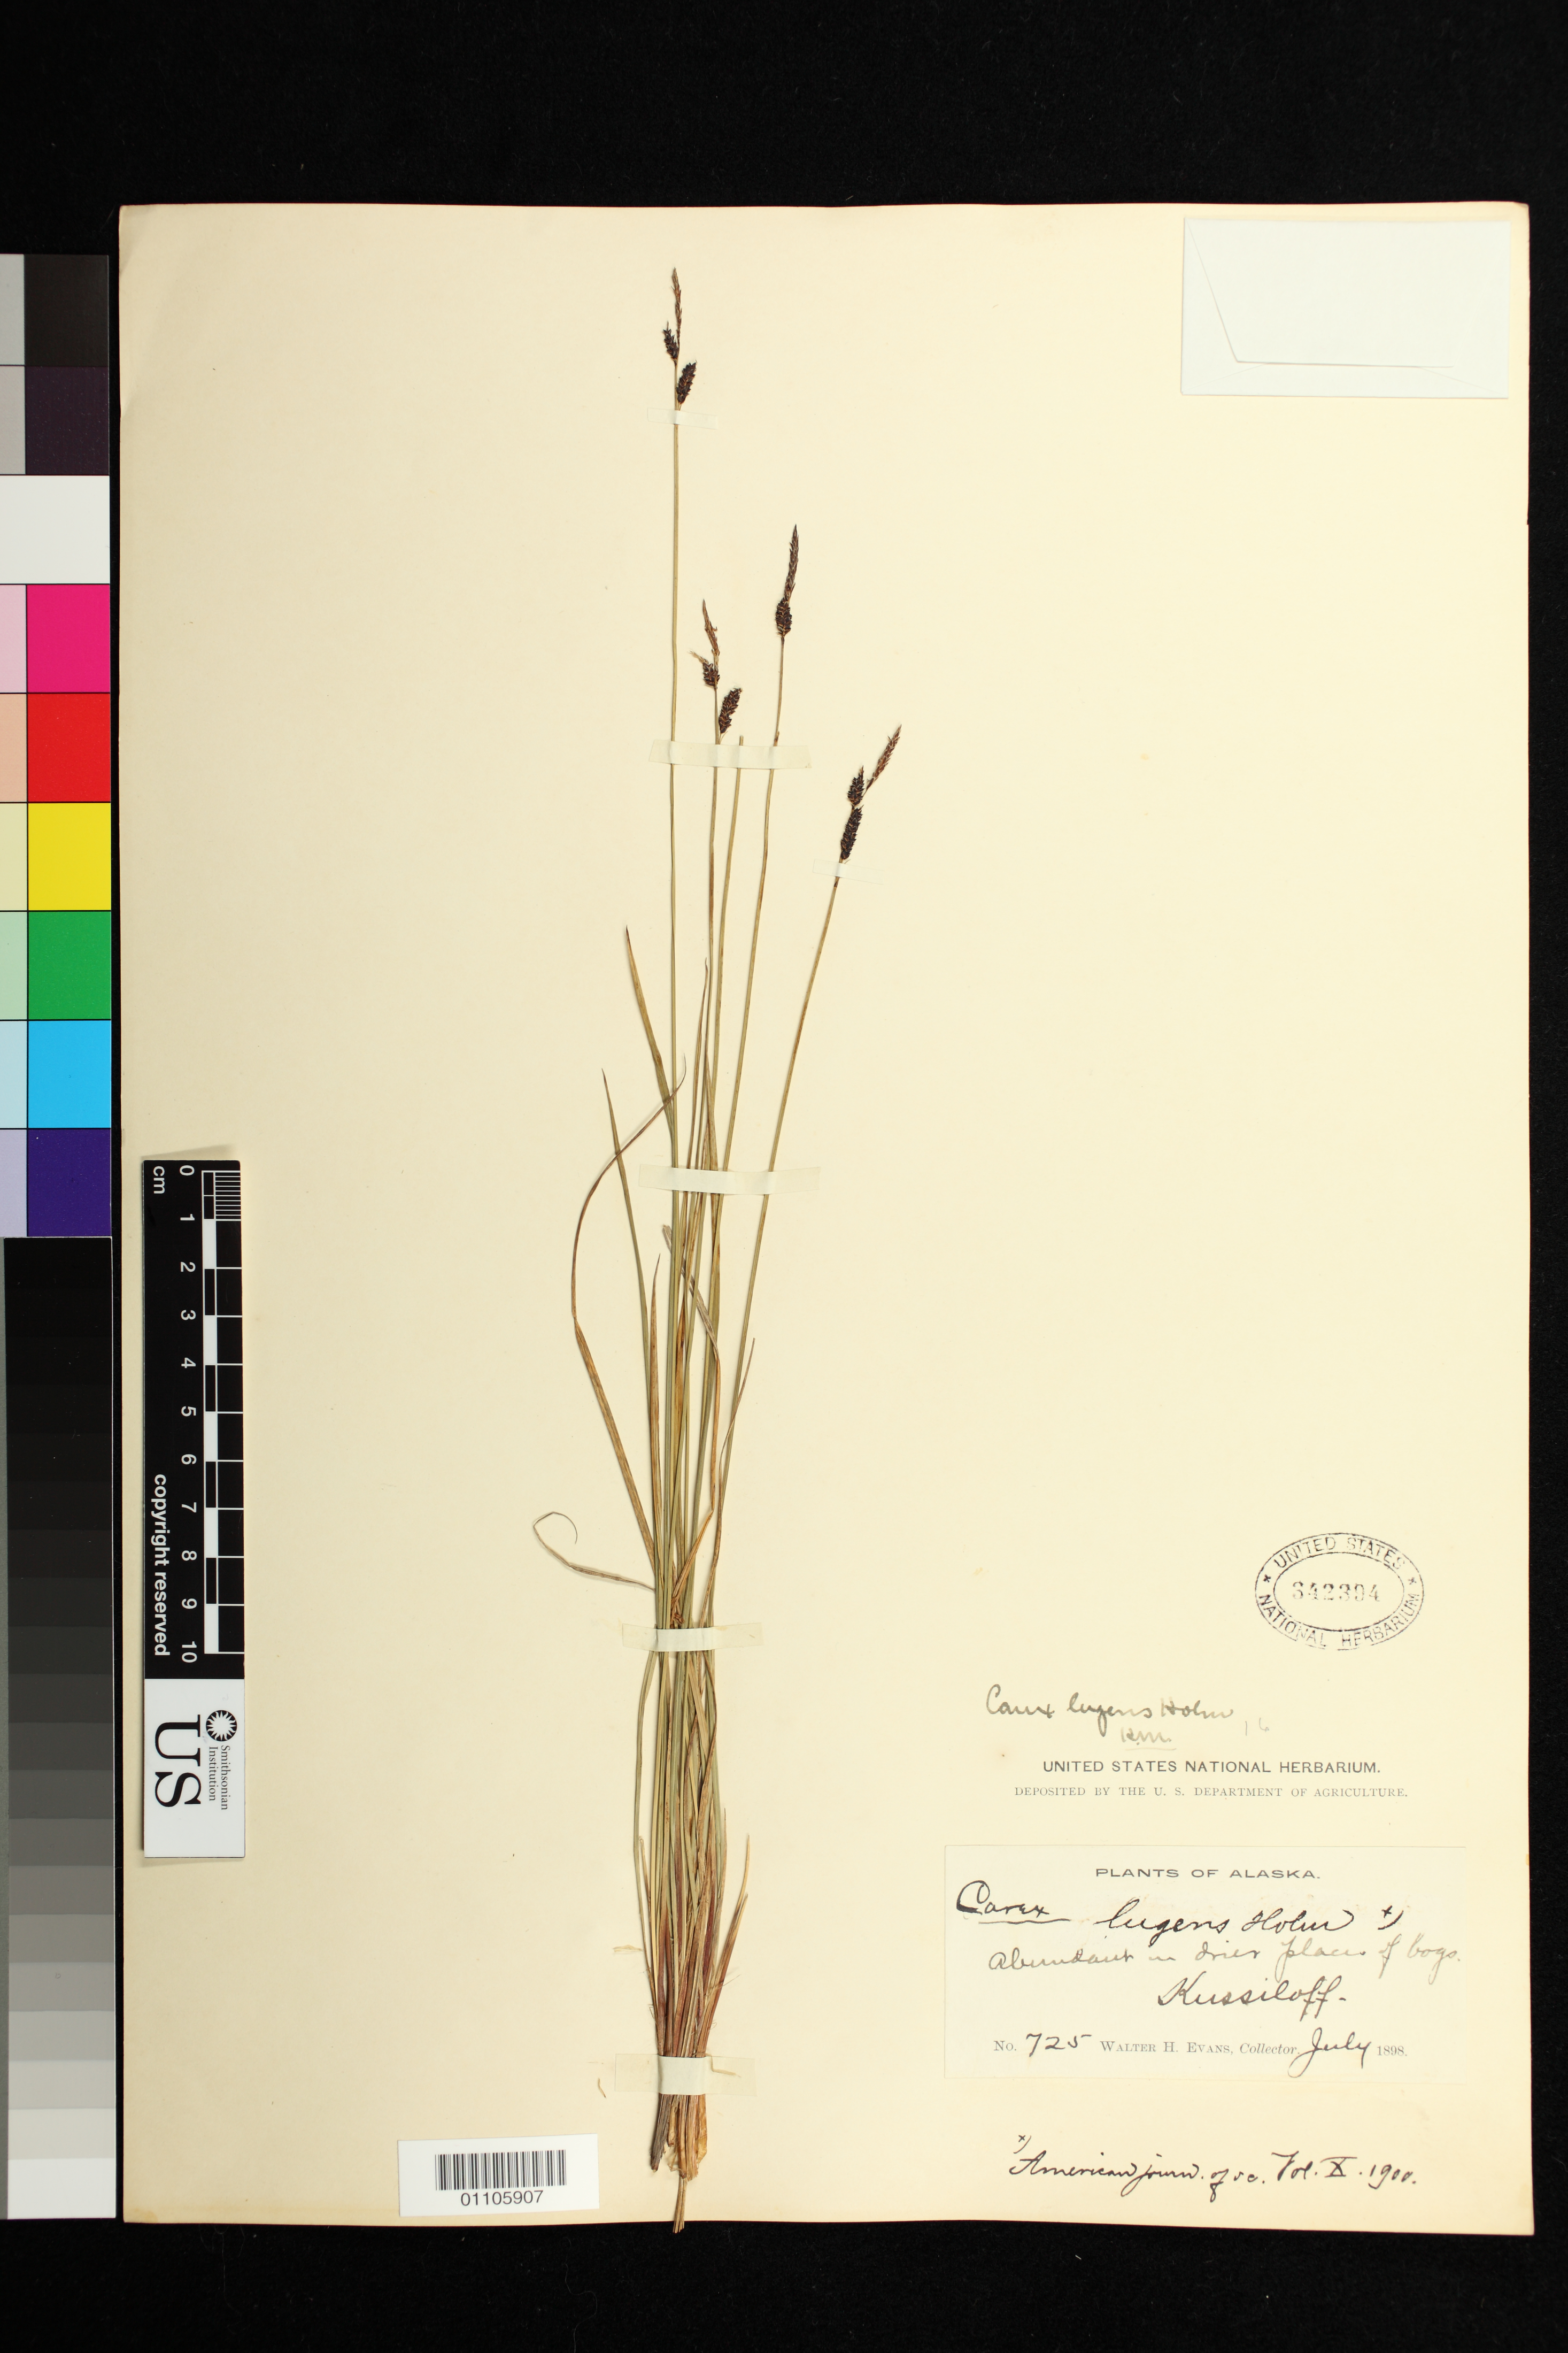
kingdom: Plantae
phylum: Tracheophyta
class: Liliopsida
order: Poales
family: Cyperaceae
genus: Carex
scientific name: Carex lugens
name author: Holm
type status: Type Collection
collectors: W. H. Evans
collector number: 725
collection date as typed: Jul 1898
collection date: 1898-07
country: United States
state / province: Alaska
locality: Kussiloff.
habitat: Abundant in drier places of bogs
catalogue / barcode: US 342394